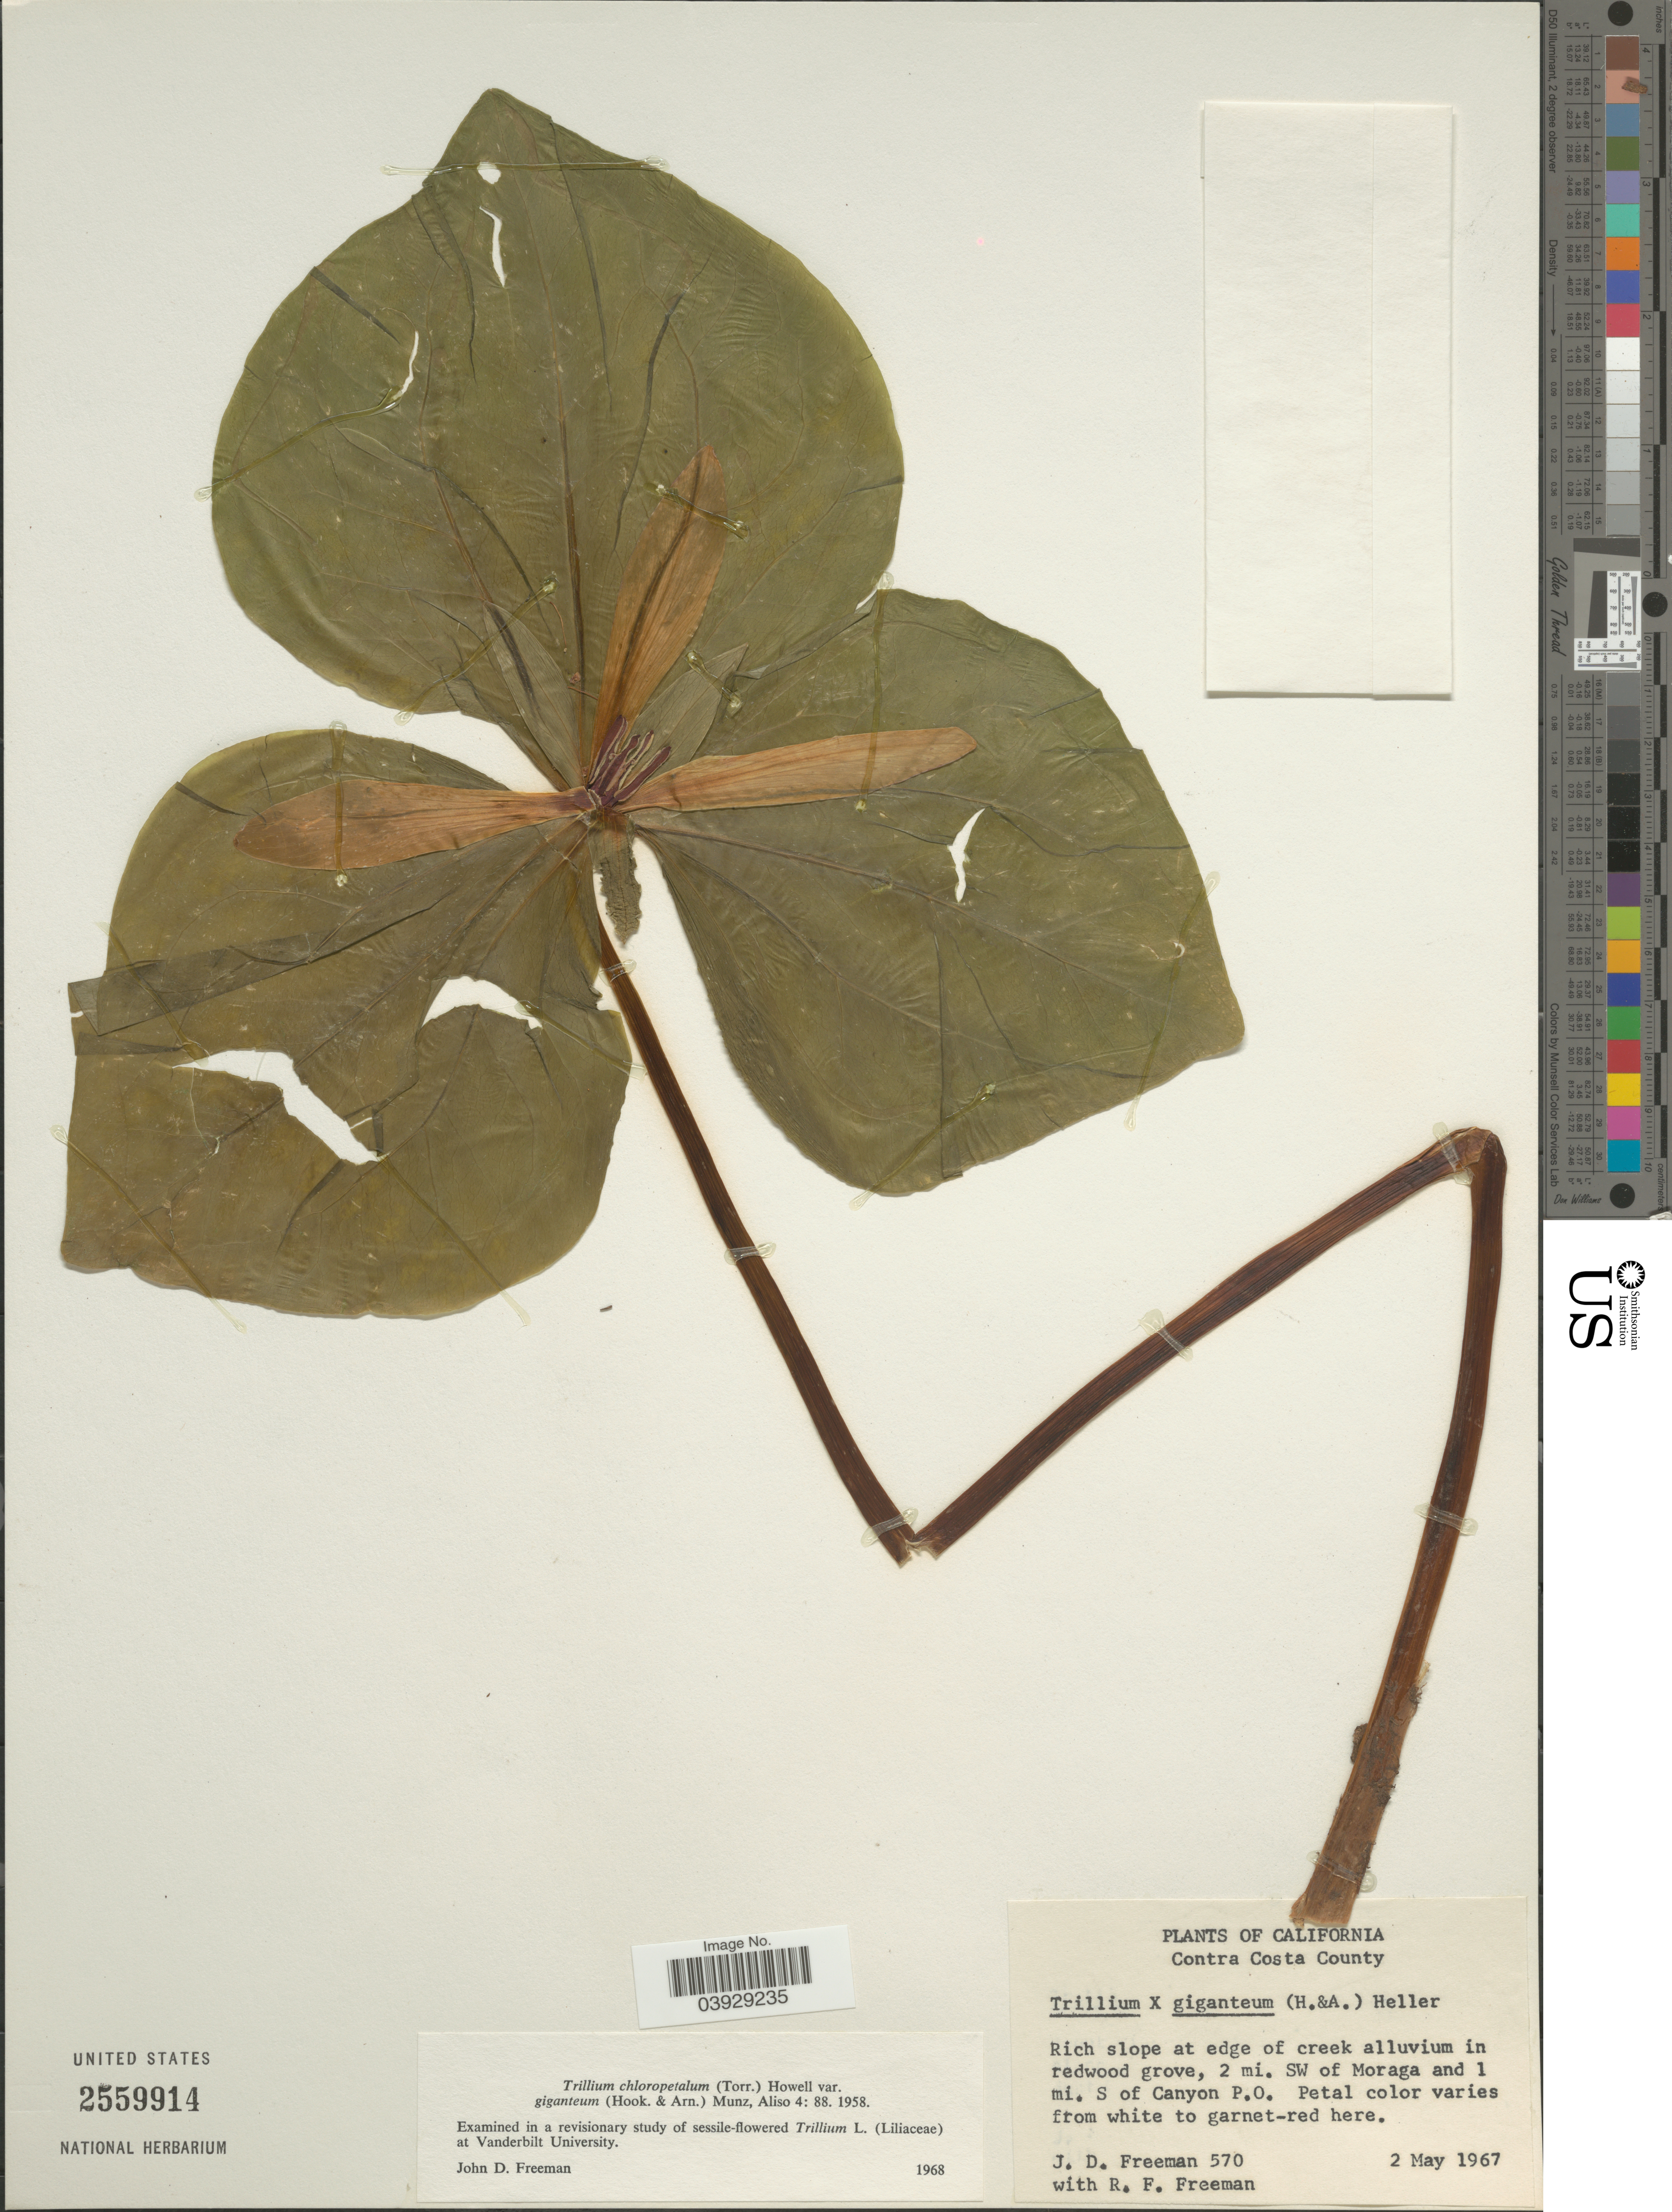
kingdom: Plantae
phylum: Tracheophyta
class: Liliopsida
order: Liliales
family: Melanthiaceae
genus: Trillium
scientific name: Trillium chloropetalum var. giganteum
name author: (Hook. & Arn.) Munz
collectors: J. Freeman & R. Freeman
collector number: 570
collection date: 1967-05-02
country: United States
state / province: California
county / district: Contra Costa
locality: Contra Costa County. Rich slope at edge of creek alluvium in redwood grove, 2 mi. SW of Moraga and 1 mi. S of Canyon P.O.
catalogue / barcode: US 2559914